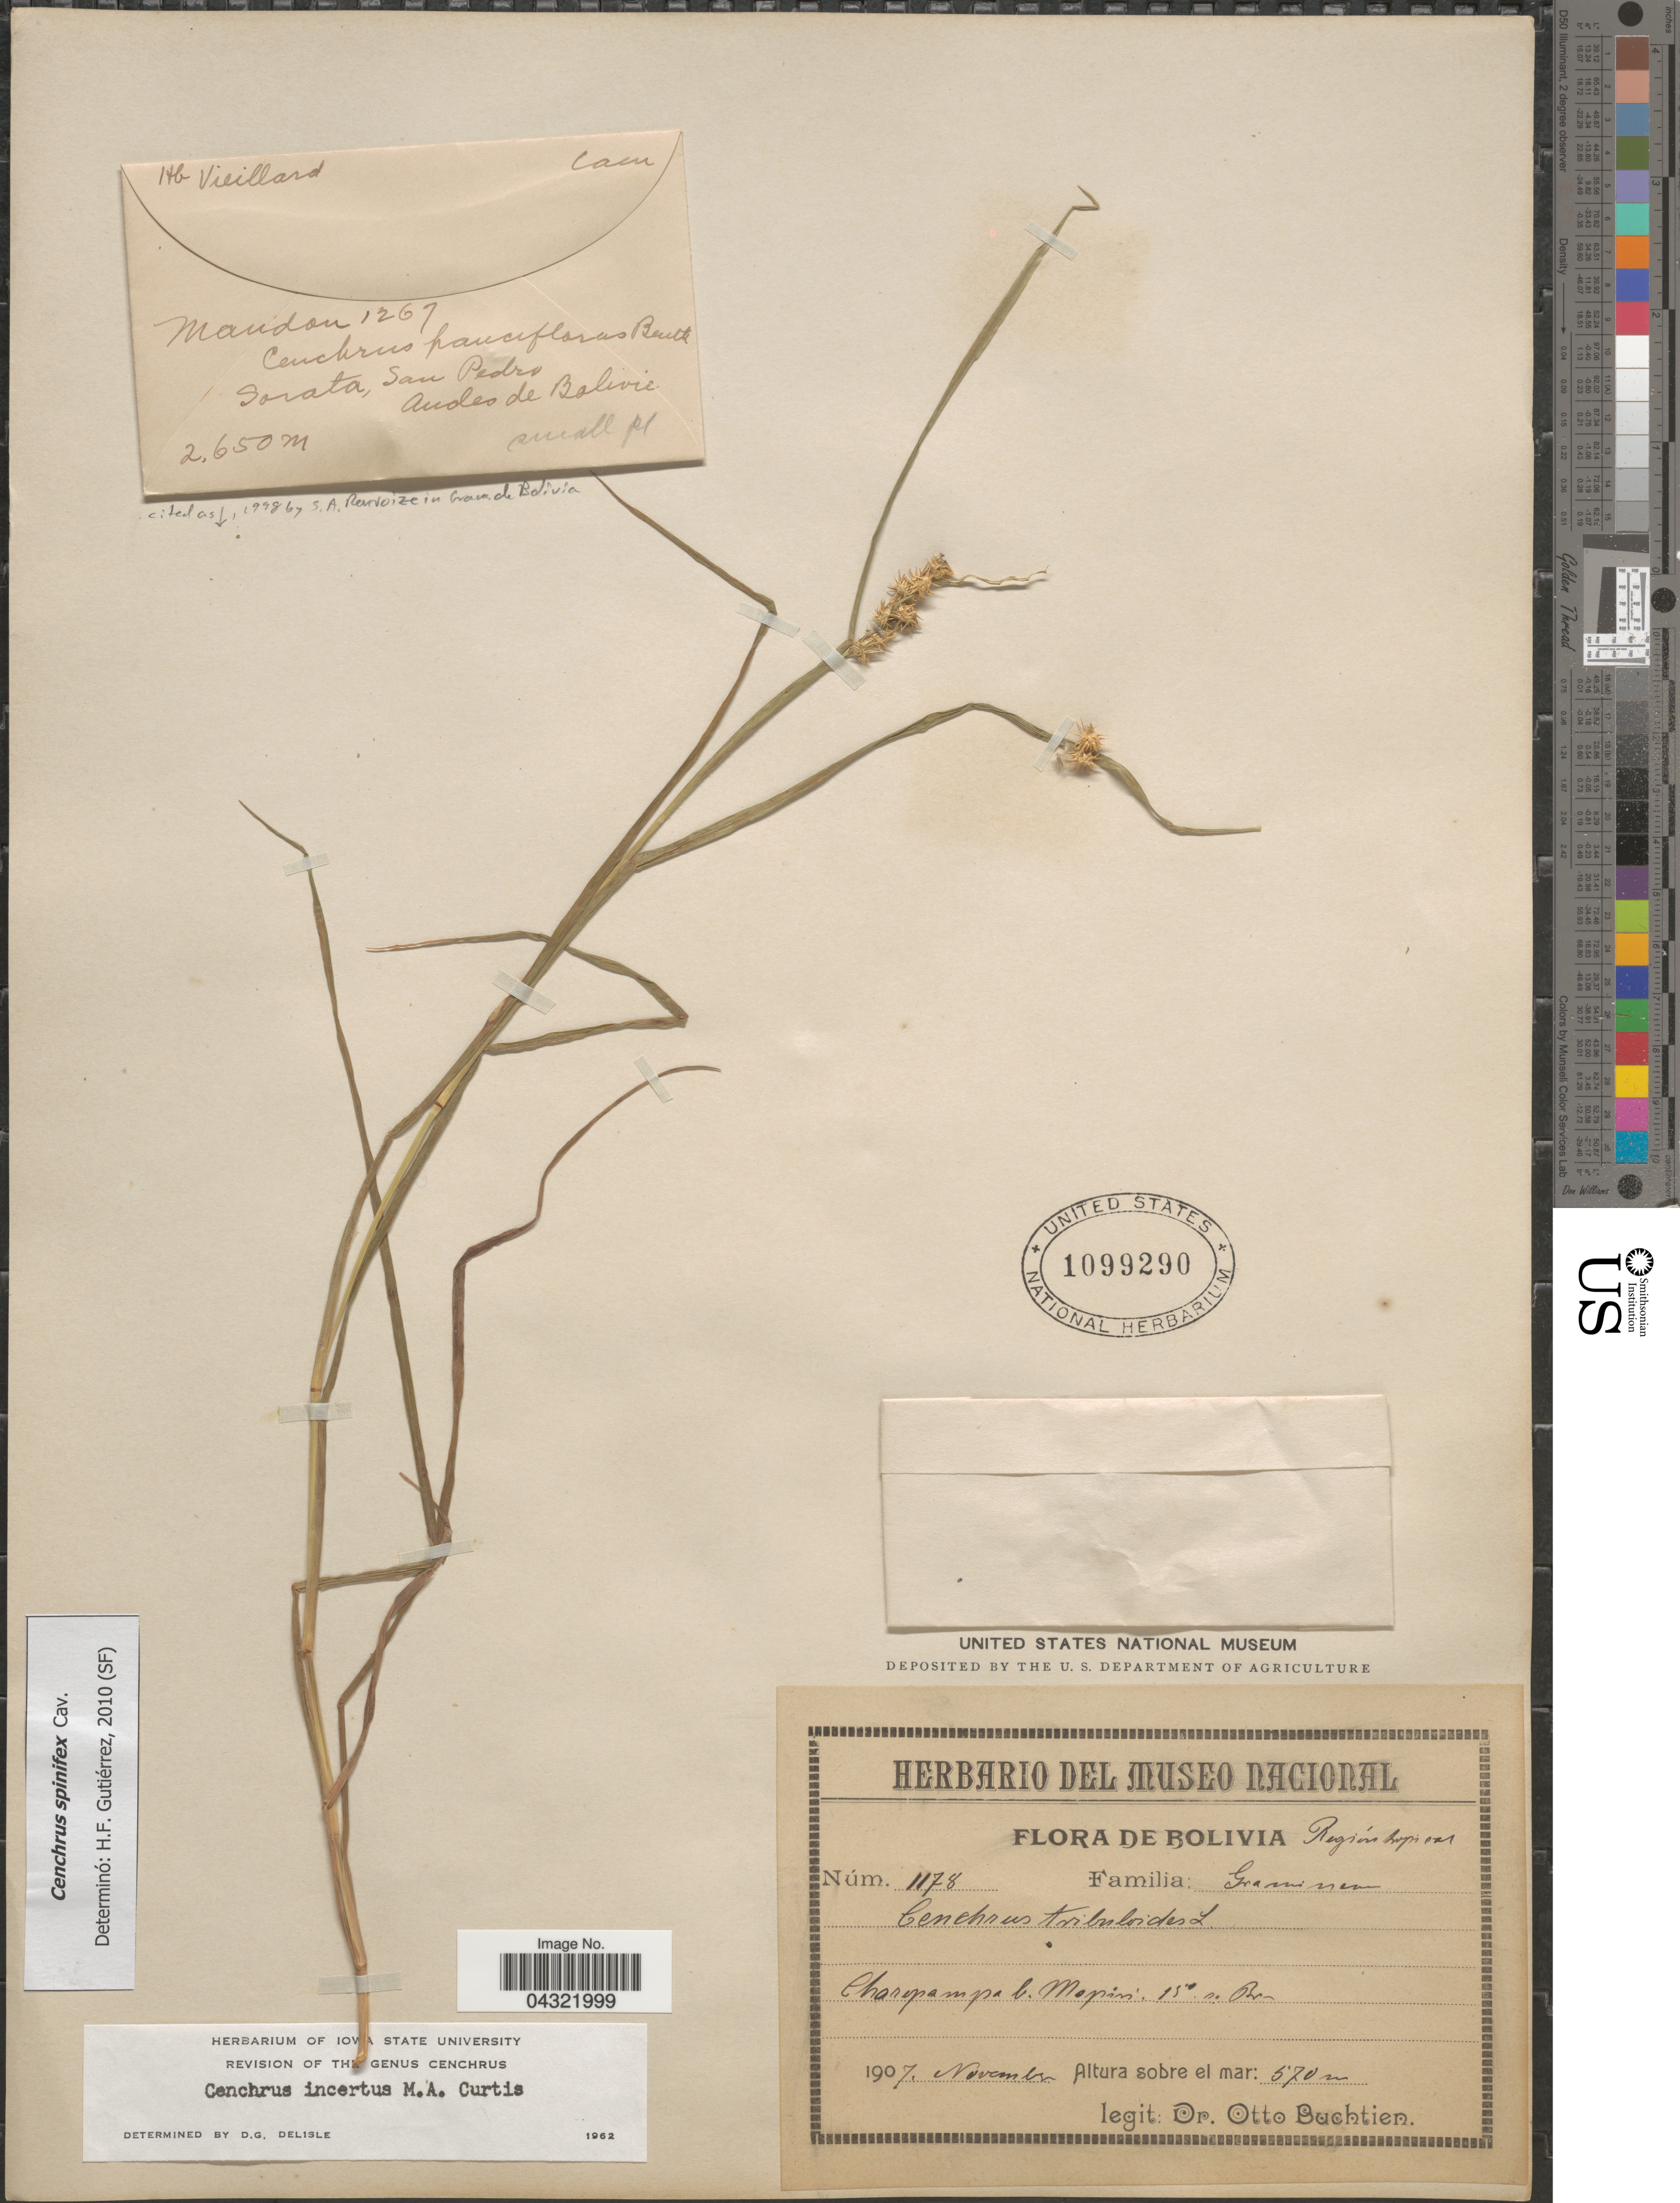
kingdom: Plantae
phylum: Tracheophyta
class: Liliopsida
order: Poales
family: Poaceae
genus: Cenchrus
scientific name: Cenchrus spinifex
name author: Cav.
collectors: Mandon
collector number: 1267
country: Bolivia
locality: Sorata, San Pedro. Andes de Bolivie.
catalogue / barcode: US 1099290-2